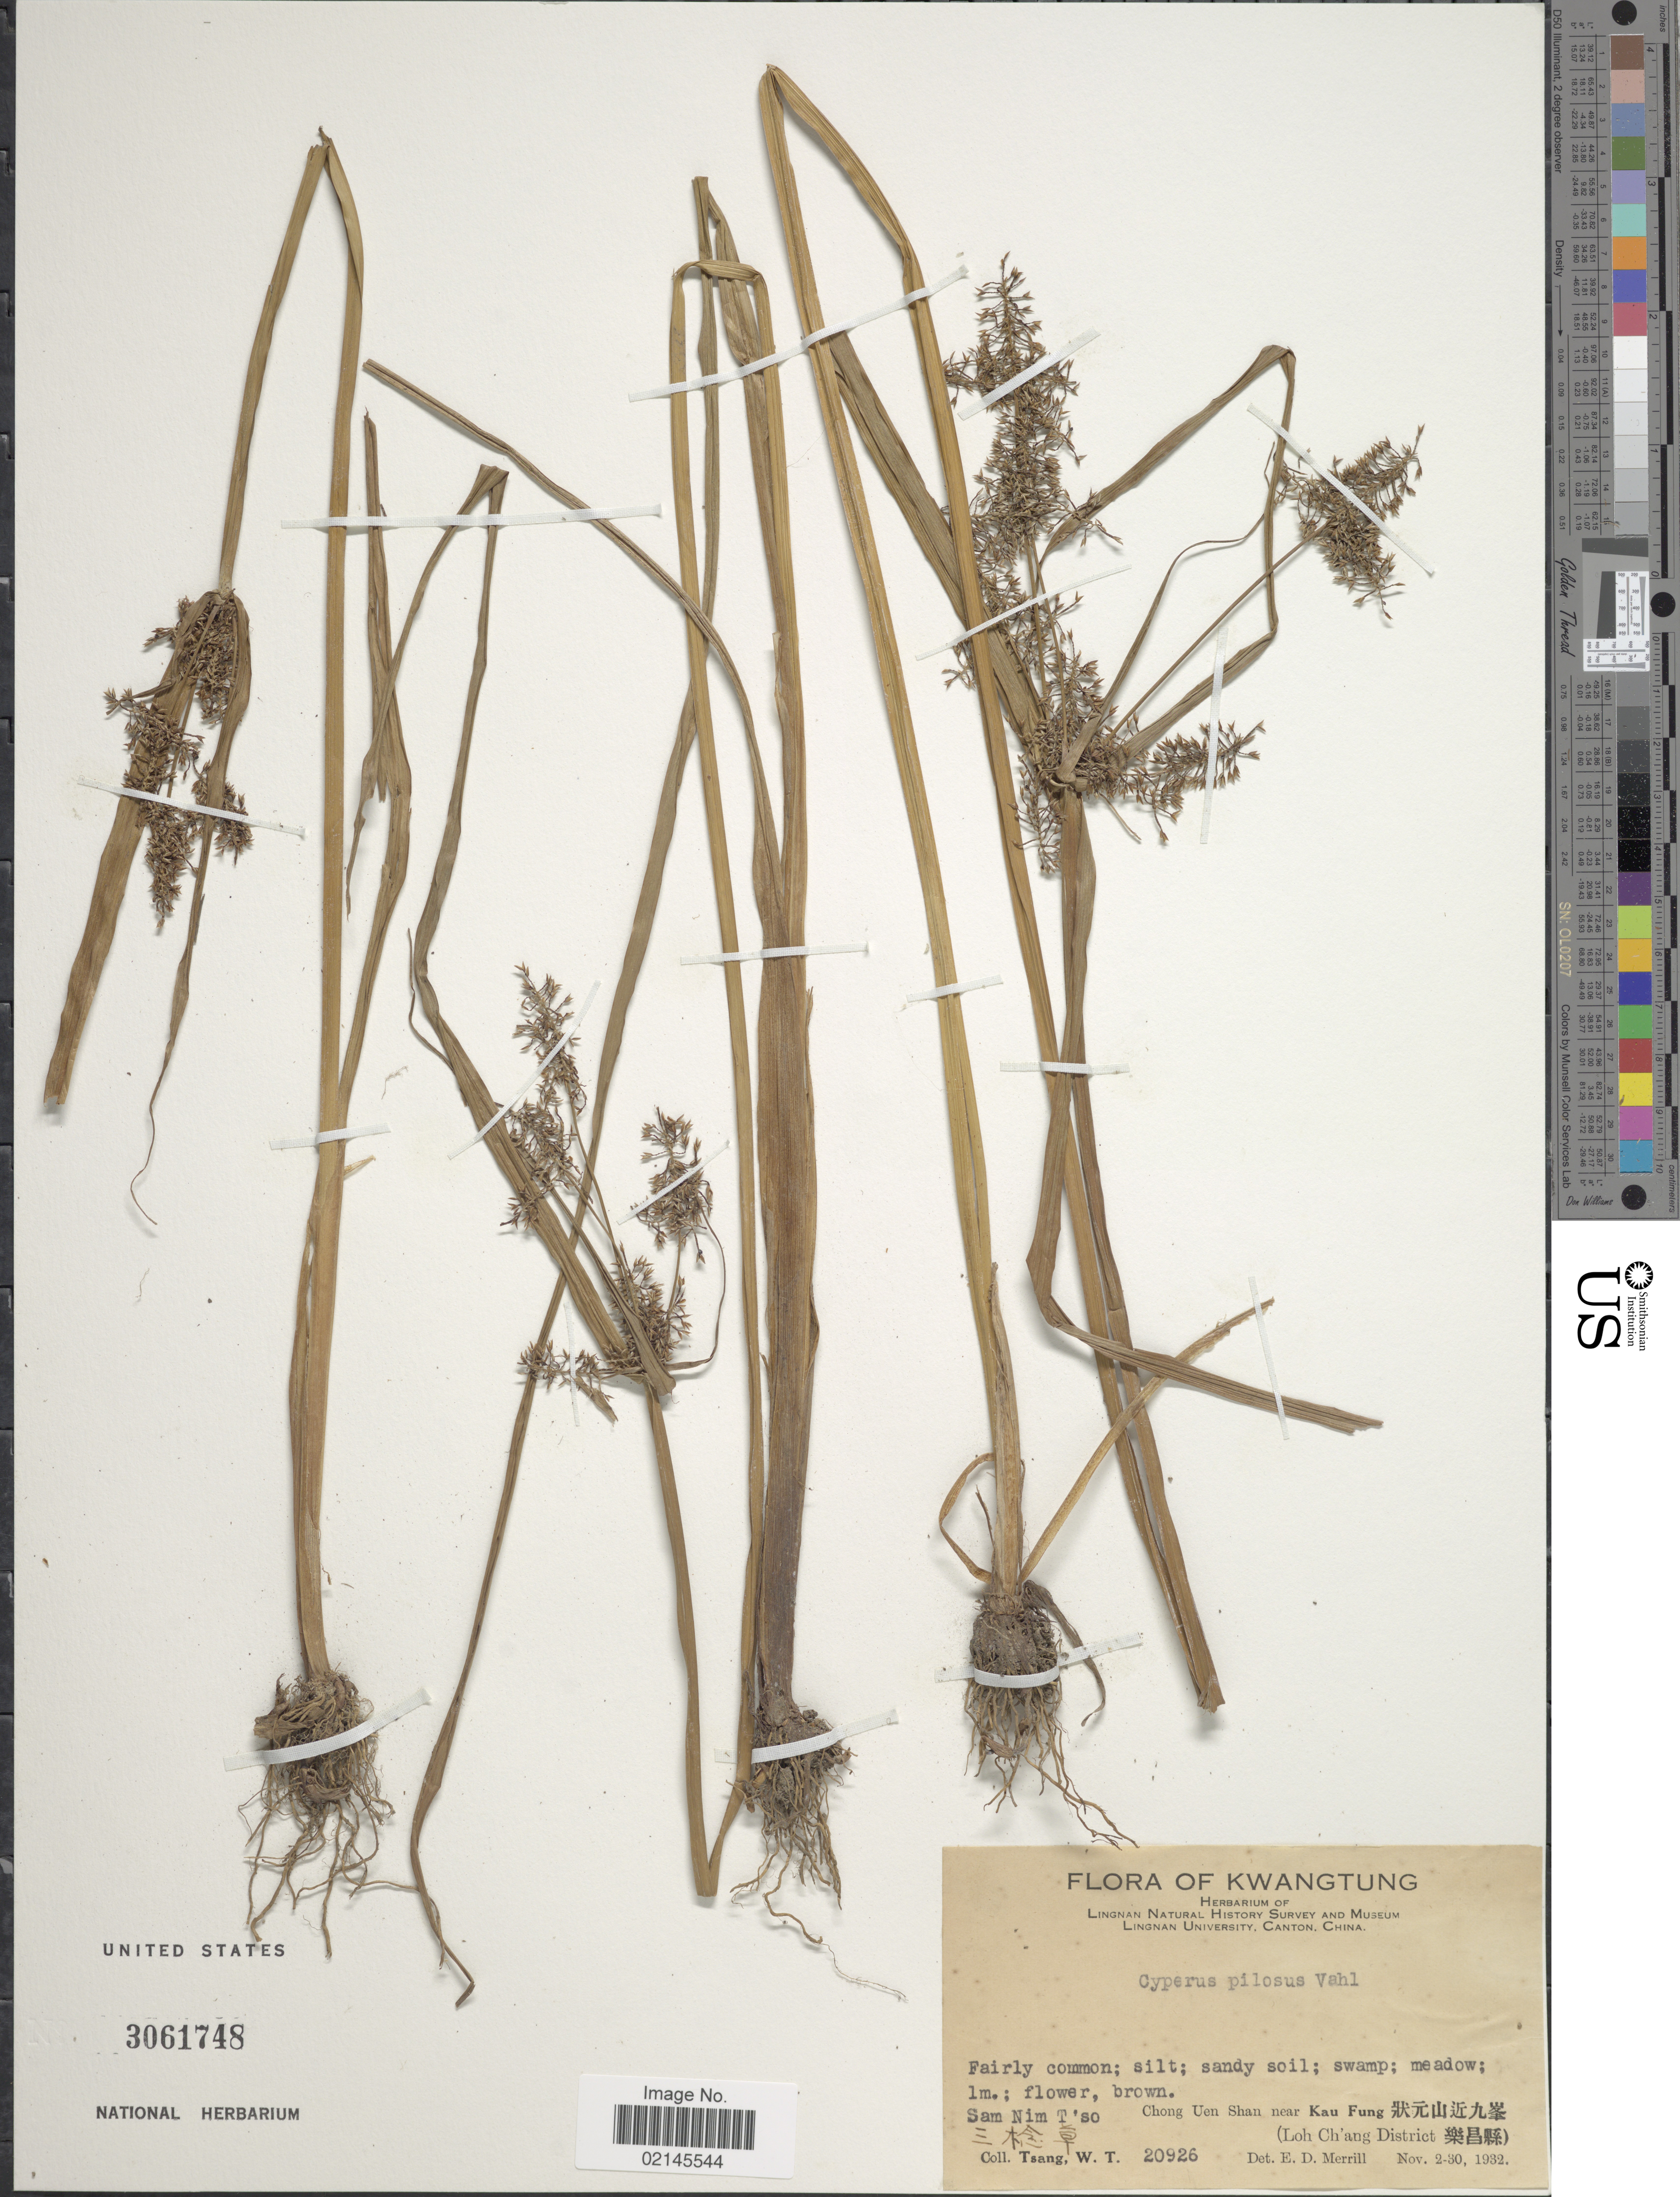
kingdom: Plantae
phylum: Tracheophyta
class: Liliopsida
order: Poales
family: Cyperaceae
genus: Carex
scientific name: Carex pilosa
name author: Scop.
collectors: W. T. Tsang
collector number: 20926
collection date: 1932-11-02/1932-11-30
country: China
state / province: Guangdong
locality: Kwangtung, Sam Nim T'so, Chong Uen Shan near Kau Fung, Loh Ch'ang District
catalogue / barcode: US 3061748